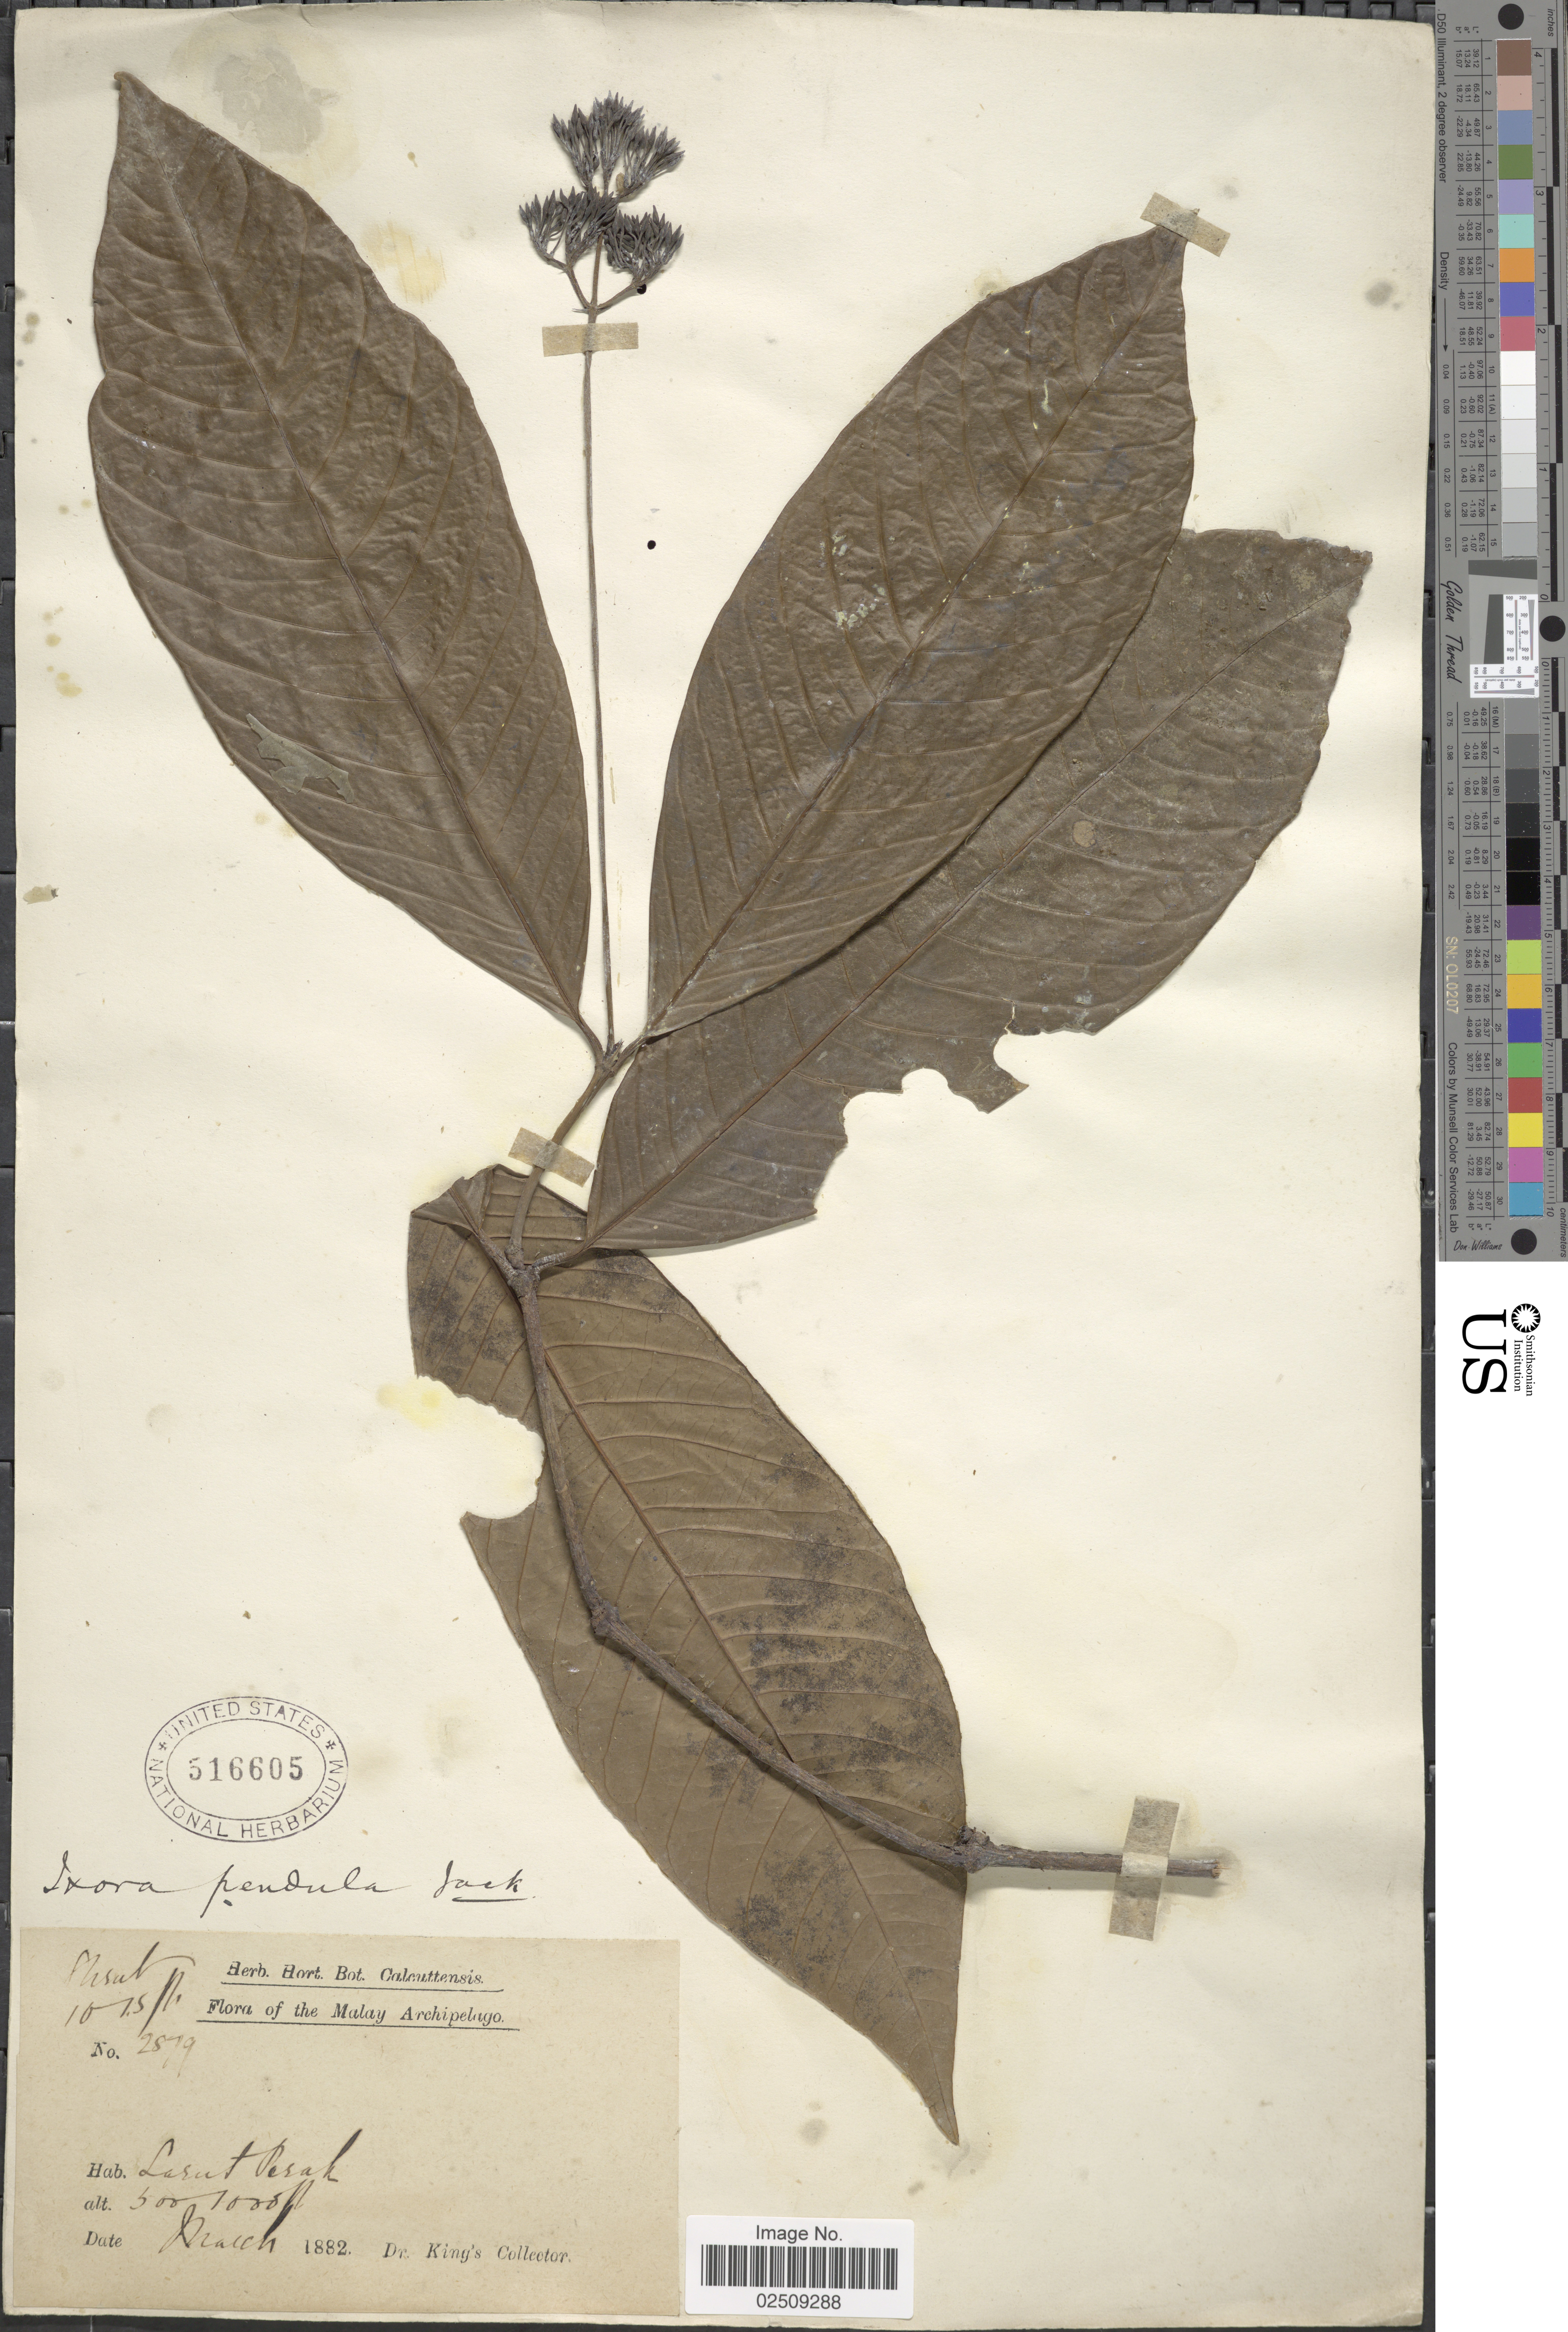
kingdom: Plantae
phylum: Tracheophyta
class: Magnoliopsida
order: Gentianales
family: Rubiaceae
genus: Ixora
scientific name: Ixora pendula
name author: Jack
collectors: Dr. King's collector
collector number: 2879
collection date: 1882-03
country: Malaysia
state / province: Perak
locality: Malay Archipelago. Larut Perak.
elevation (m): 152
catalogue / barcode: US 516605